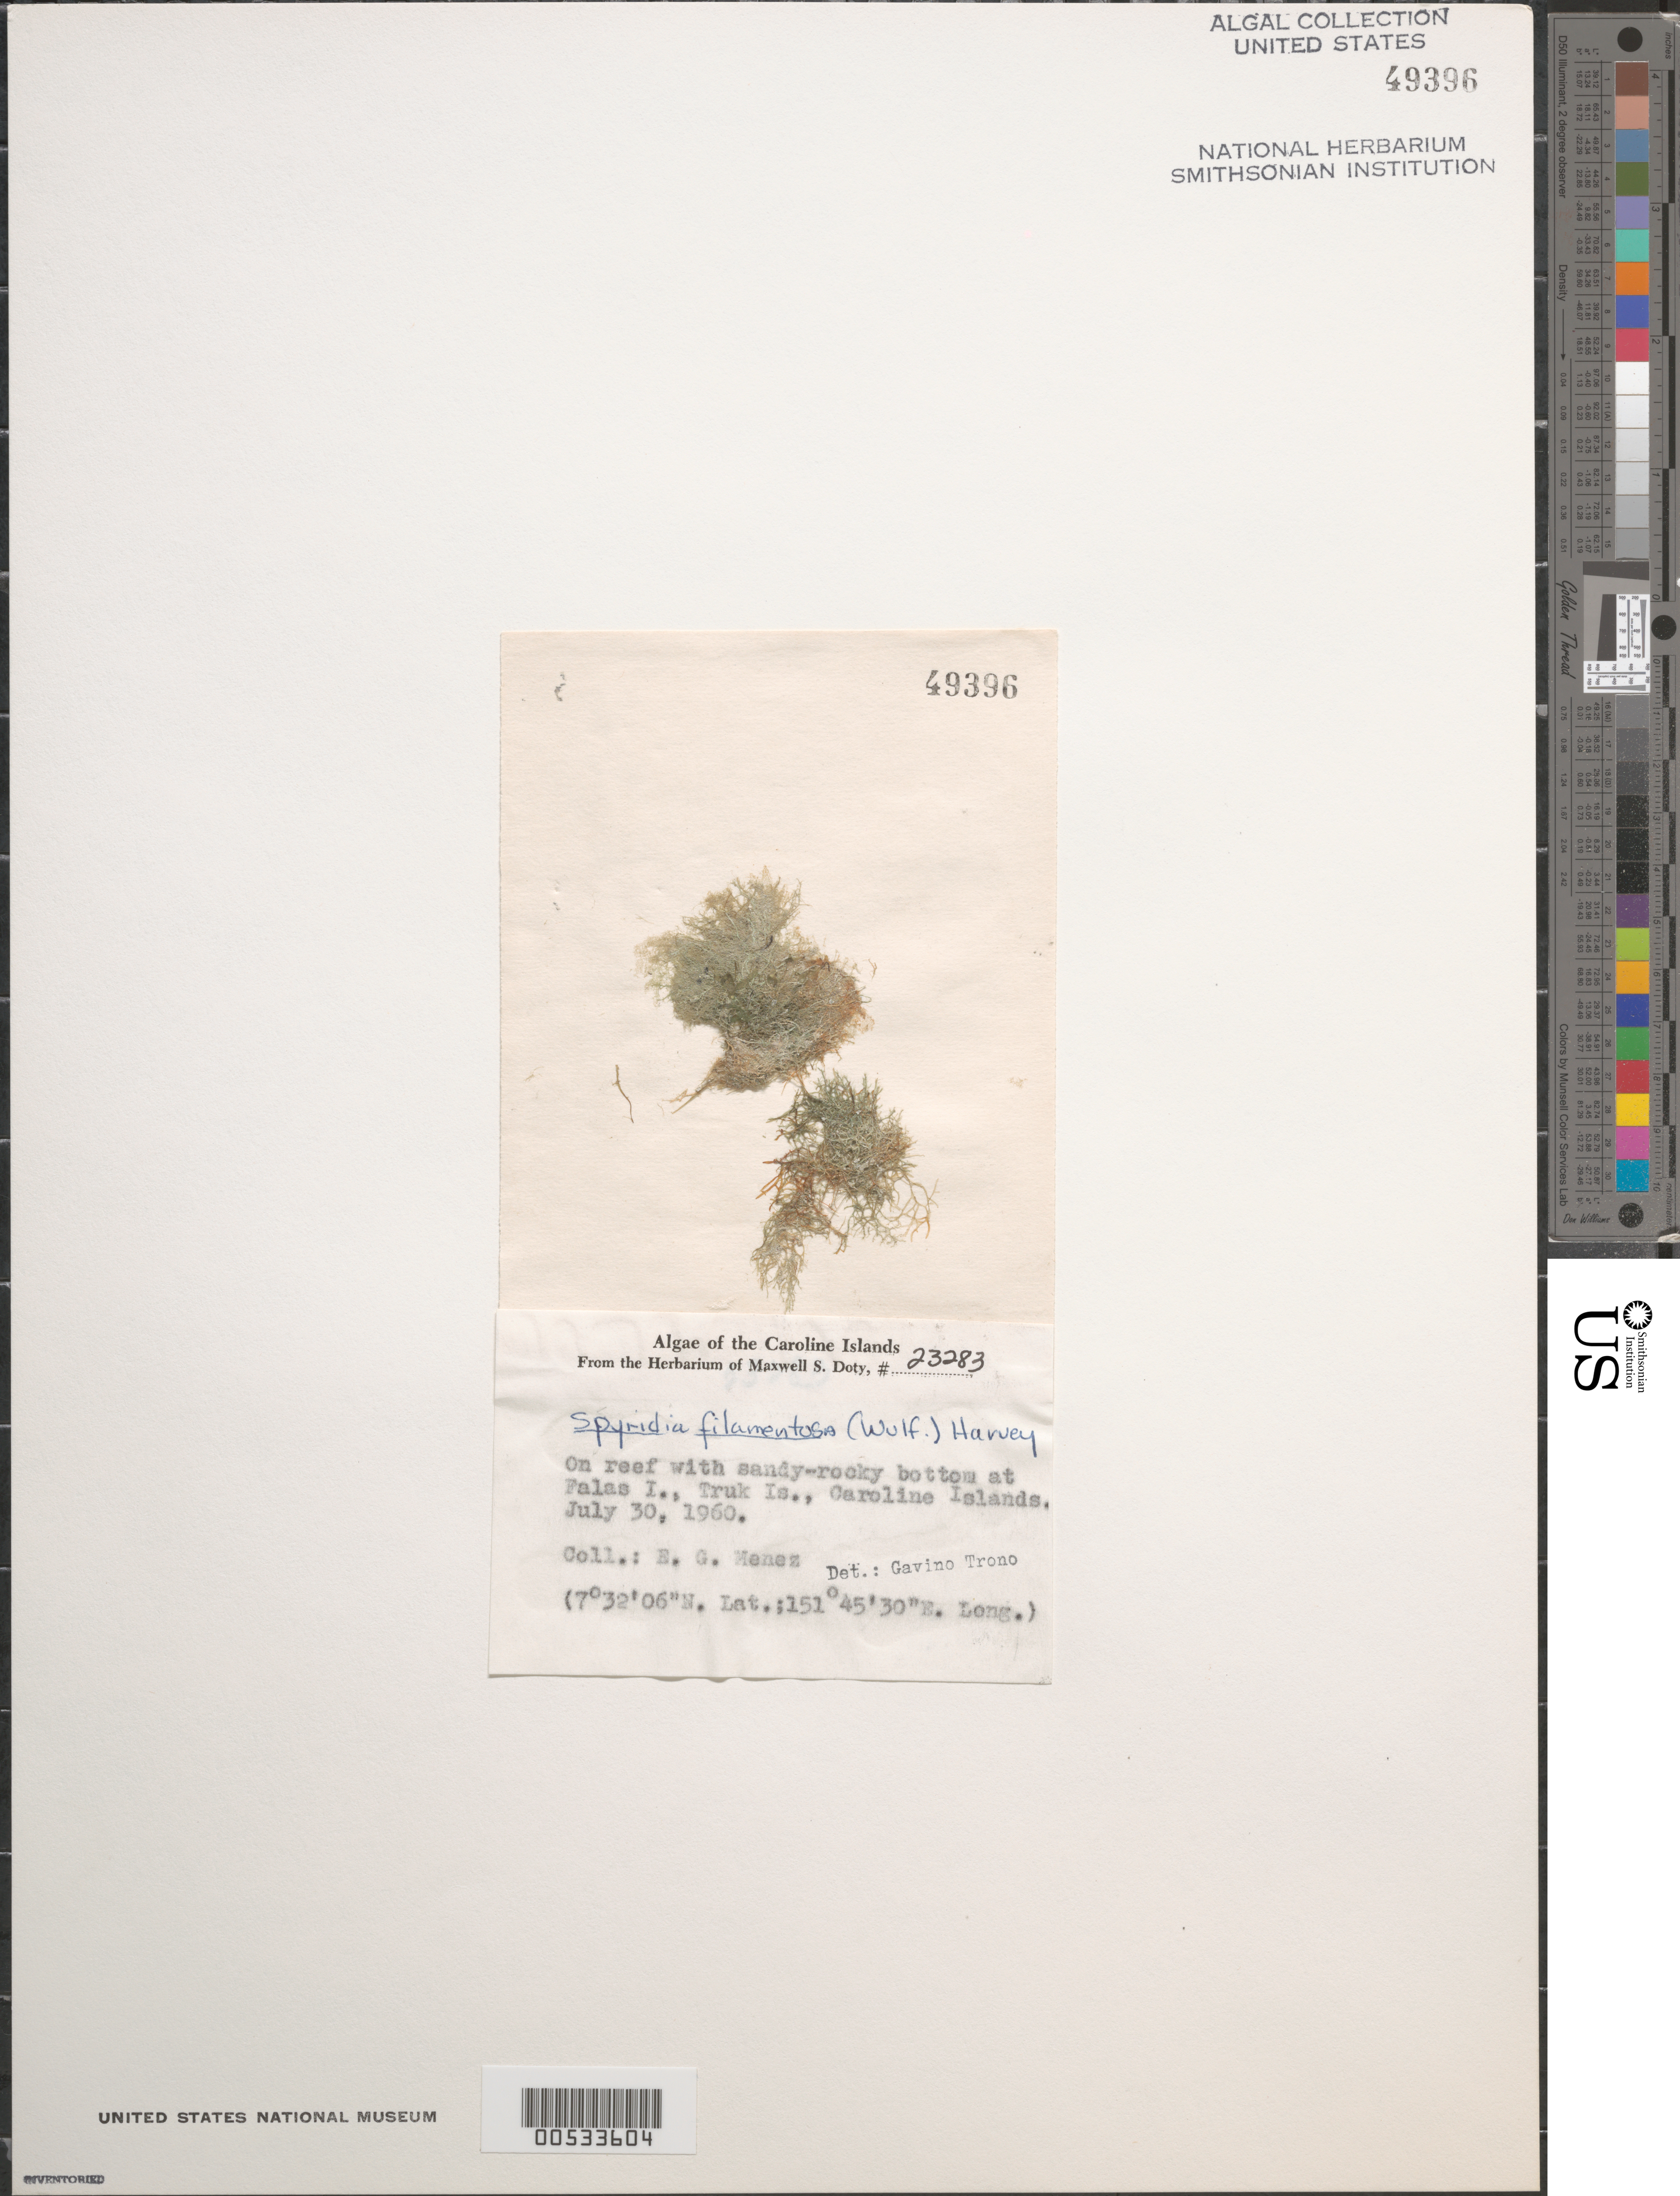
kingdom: Plantae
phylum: Rhodophyta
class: Florideophyceae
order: Ceramiales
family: Spyridiaceae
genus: Spyridia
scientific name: Spyridia filamentosa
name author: (Wulfen) Harv.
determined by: Trono, Gavino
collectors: Meñez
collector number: MSD 23283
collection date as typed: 30 Jul 1960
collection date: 1960-07-30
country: Micronesia, Federated States of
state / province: Truk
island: Falas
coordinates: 7 32' 06" N, 151 45' 30" E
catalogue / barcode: US 49396